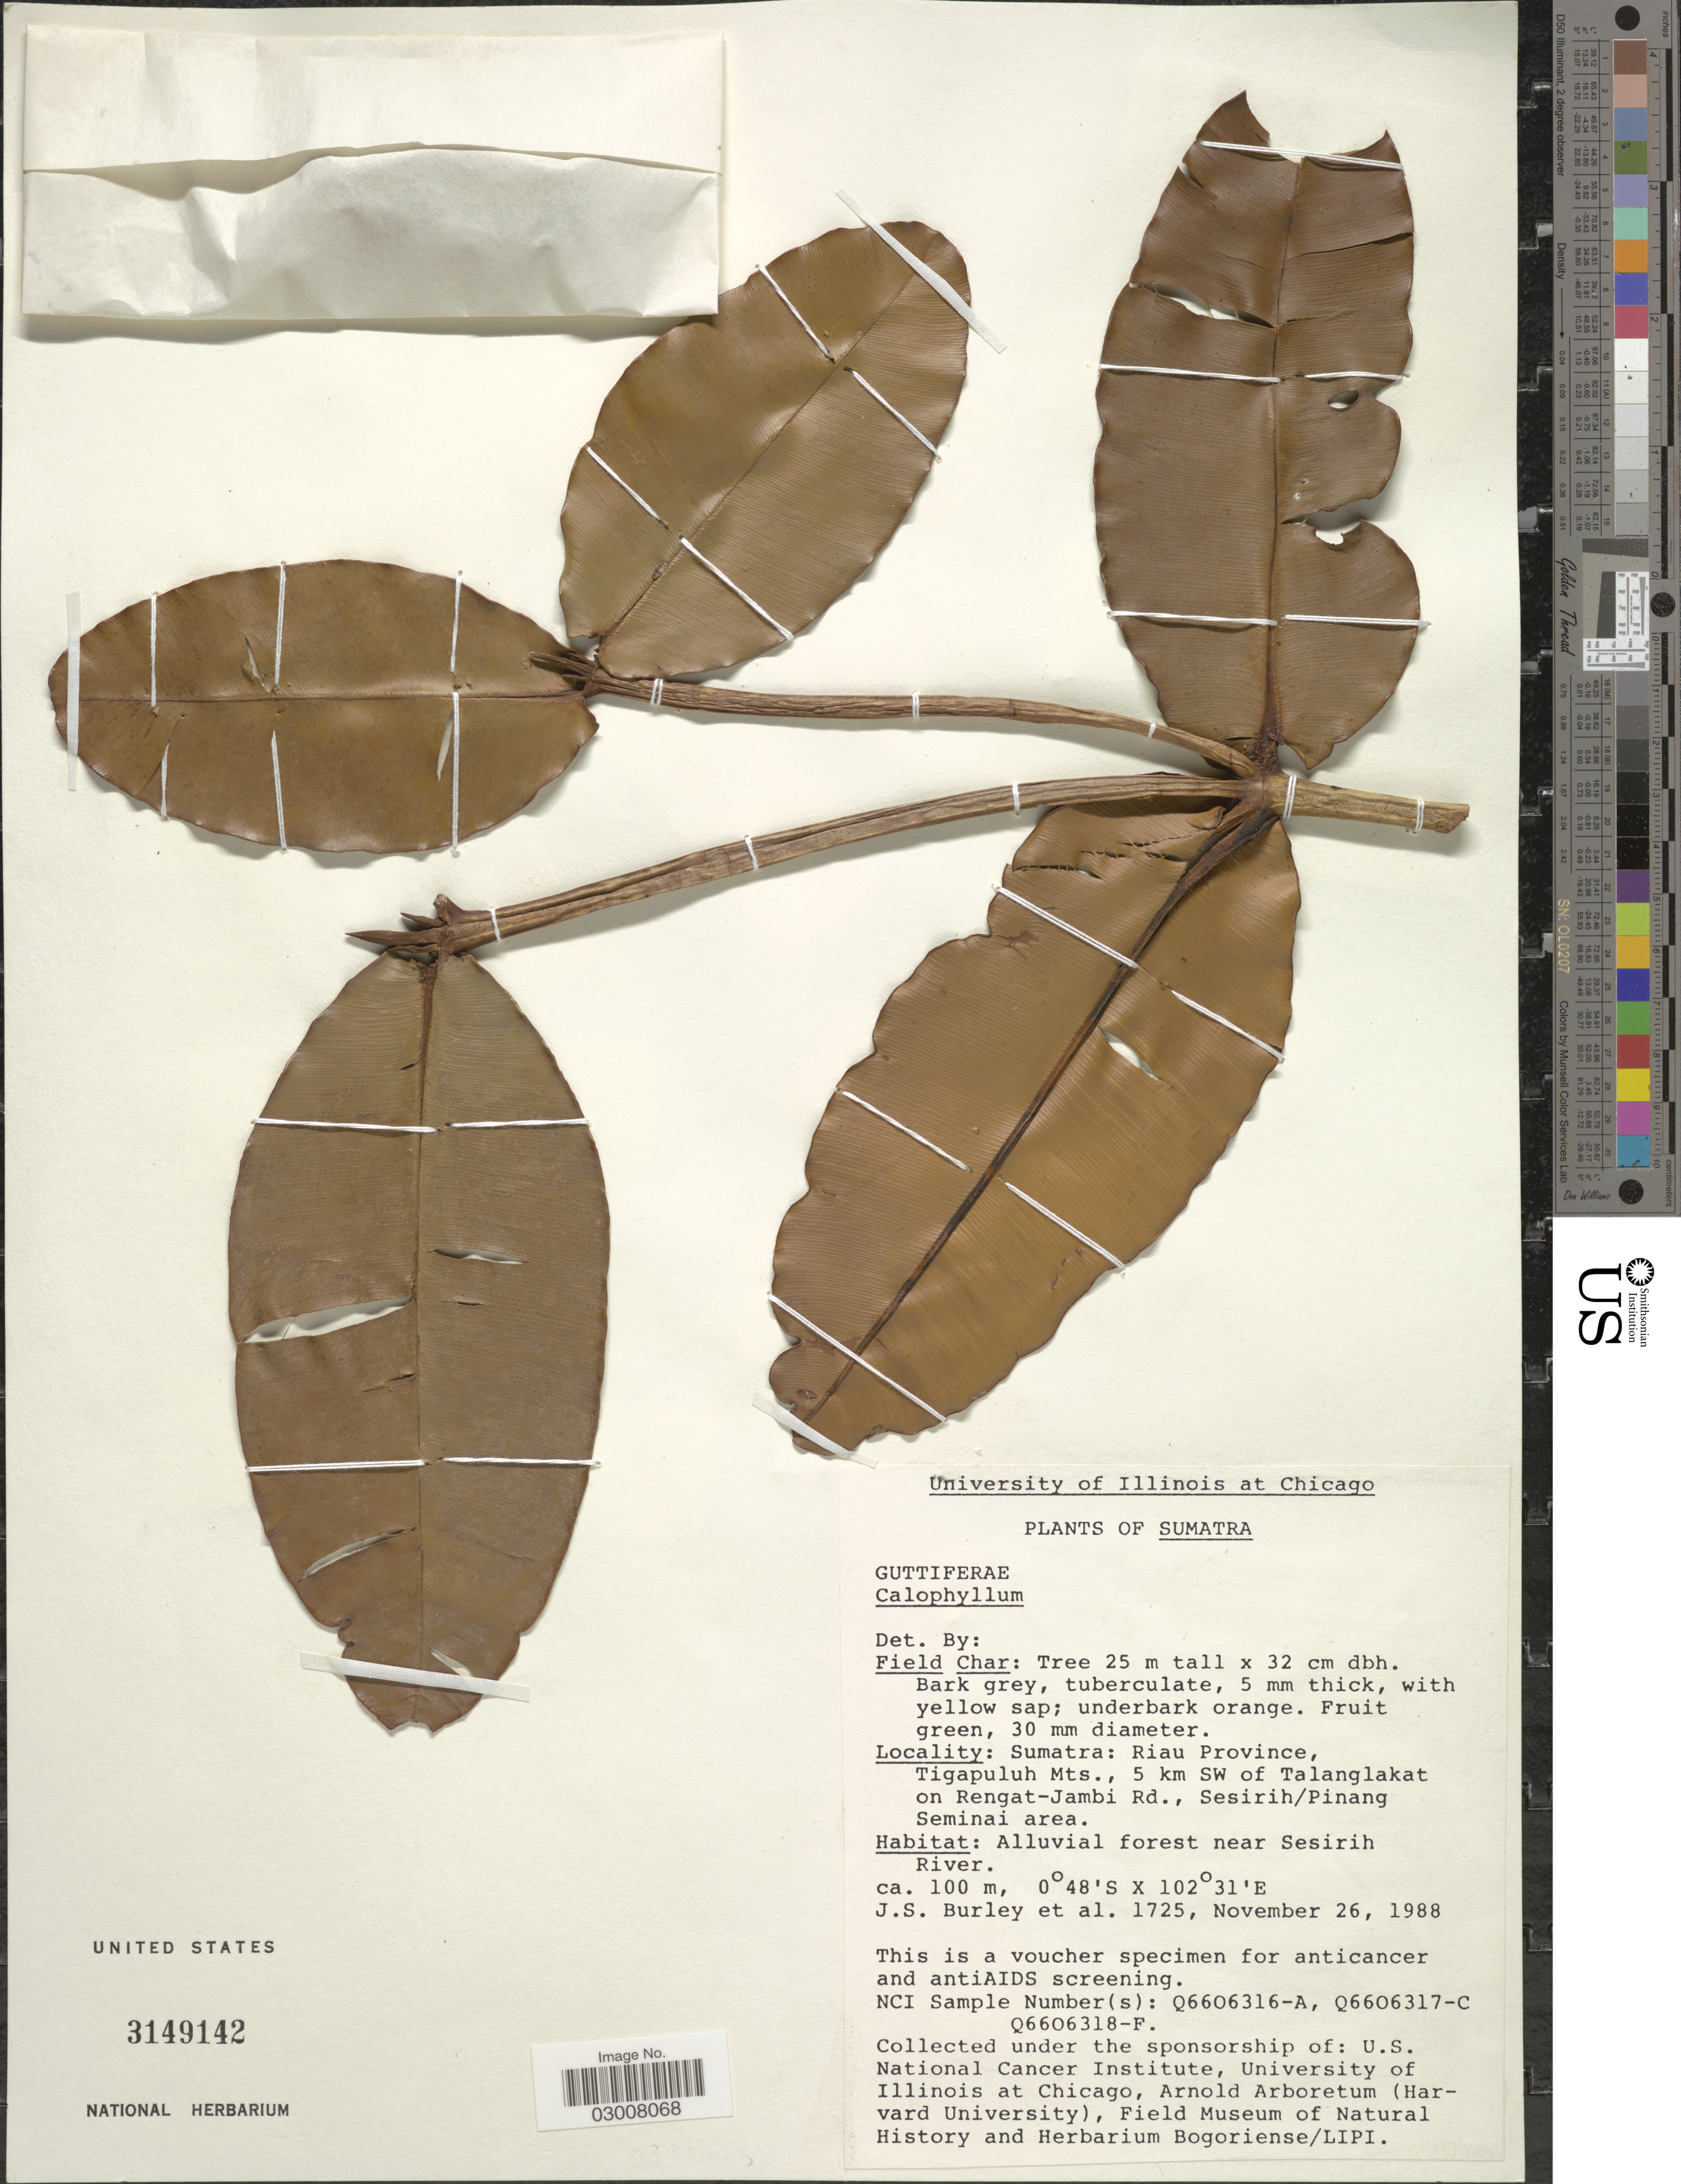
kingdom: Plantae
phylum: Tracheophyta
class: Magnoliopsida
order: Malpighiales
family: Calophyllaceae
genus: Calophyllum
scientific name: Calophyllum sp.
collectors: J. S. Burley & et al.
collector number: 1725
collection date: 1988-11-26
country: Indonesia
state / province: Sumatra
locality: Riau Province, Tigapuluh Mts., 5 km W of Telanglakat on Rengat-Jambi Rd., Sesirih/Pinang Seminai area.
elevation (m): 100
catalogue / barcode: US 3149142